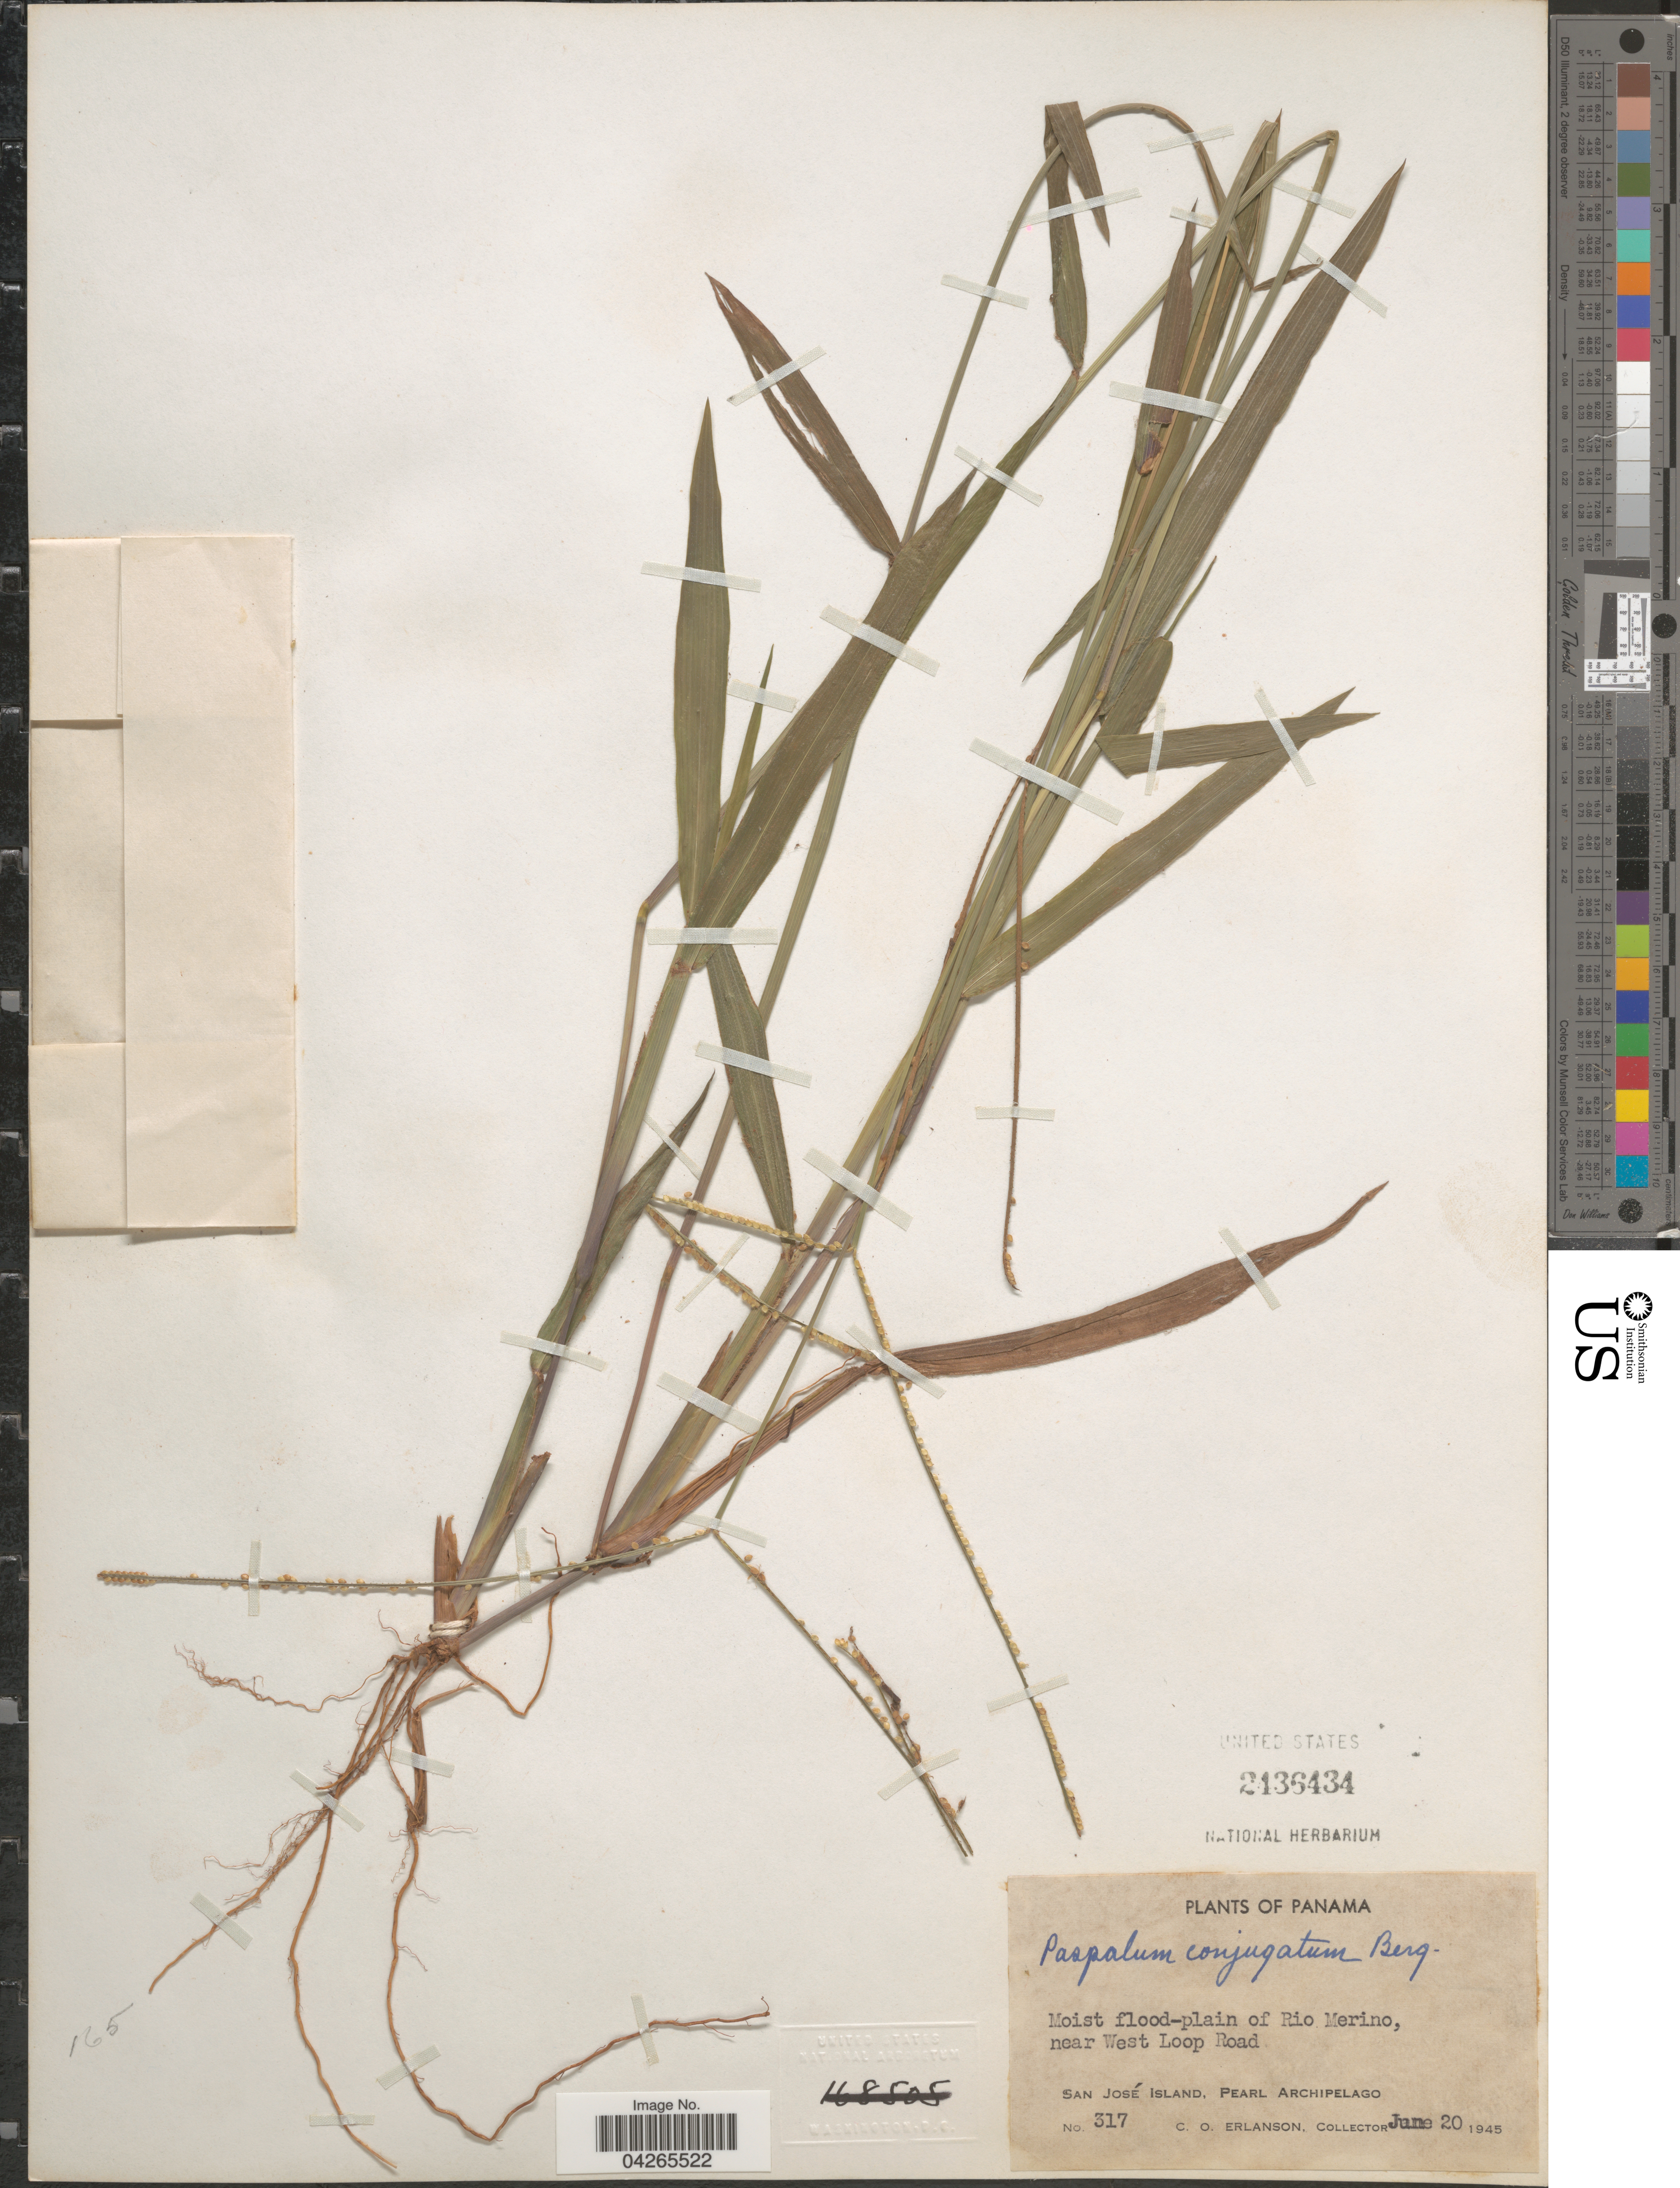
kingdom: Plantae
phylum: Tracheophyta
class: Liliopsida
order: Poales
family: Poaceae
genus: Paspalum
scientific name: Paspalum conjugatum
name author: P.J. Bergius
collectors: C. O. Erlanson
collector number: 317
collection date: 1945-06-20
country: Panama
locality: Moist flood-plain of Rio Merino, near West Loop Road. San José Island, Pearl Archipelago.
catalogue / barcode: US 2436434